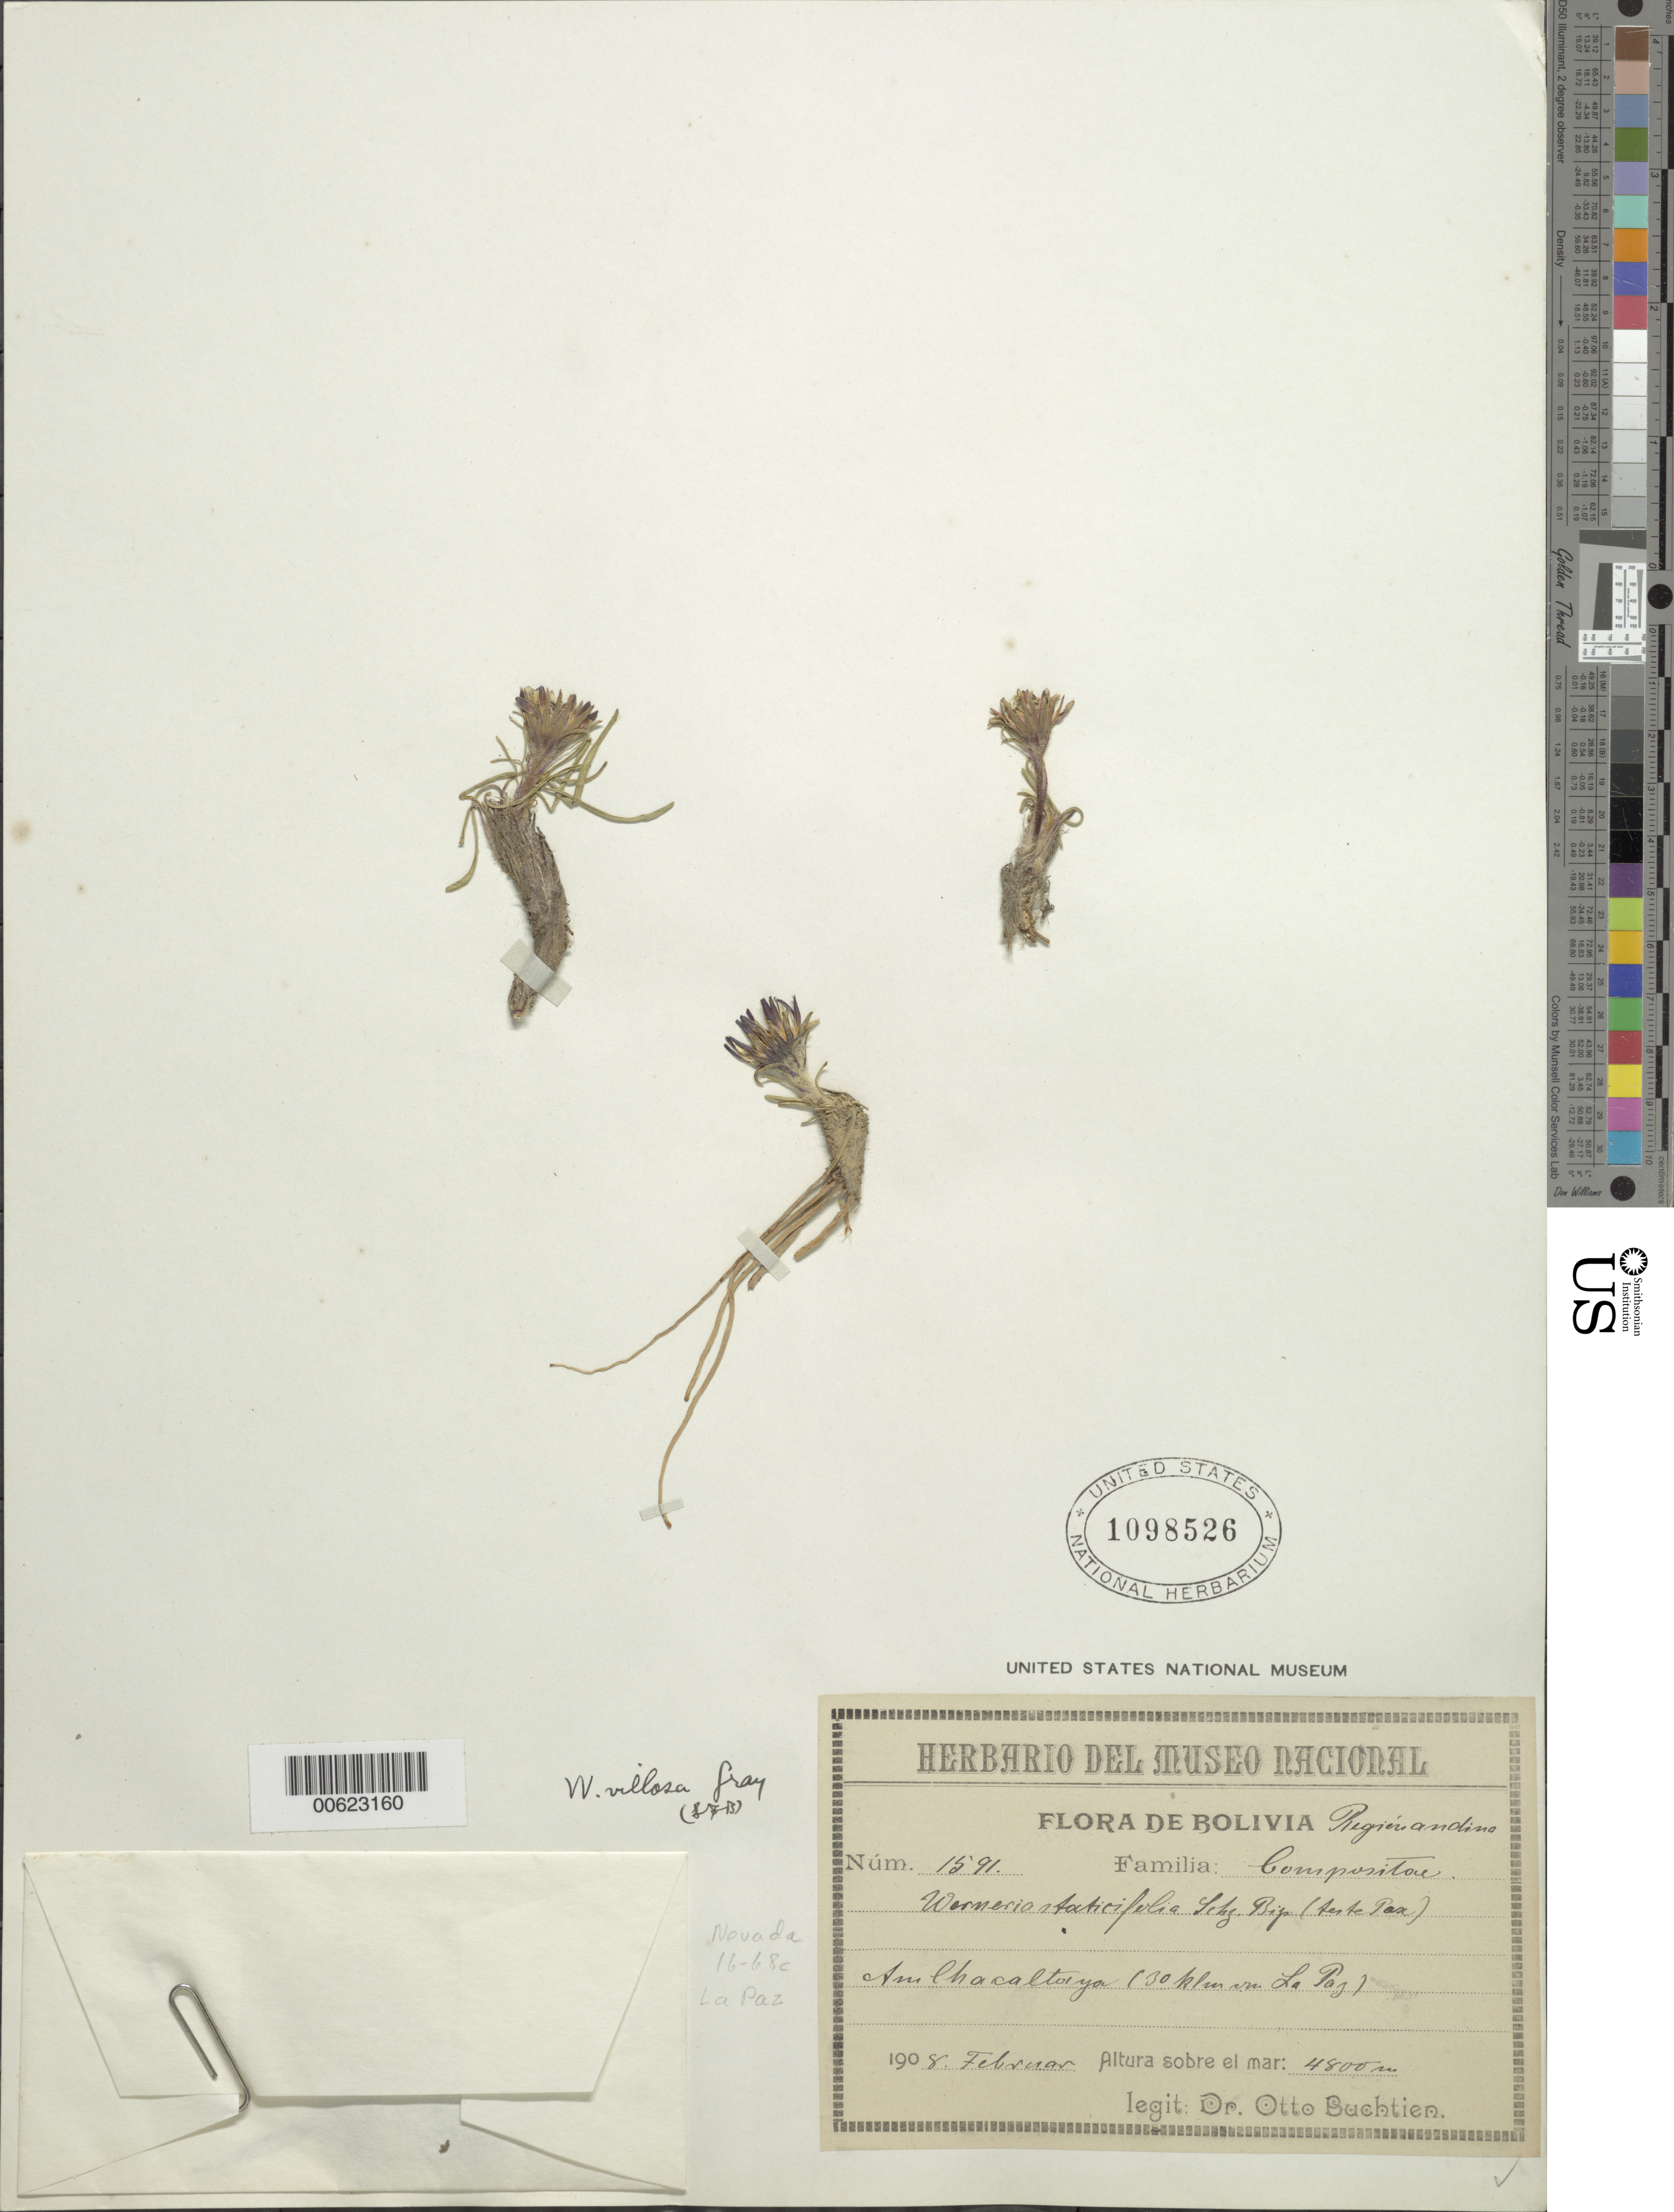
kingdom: Plantae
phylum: Tracheophyta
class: Magnoliopsida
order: Asterales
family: Asteraceae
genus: Werneria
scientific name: Werneria villosa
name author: A. Gray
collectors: O. Buchtien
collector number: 1591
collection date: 1908-02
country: Bolivia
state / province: La Paz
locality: Nevada. 30 km ? LaPaz.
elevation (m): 4800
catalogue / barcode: US 1098526